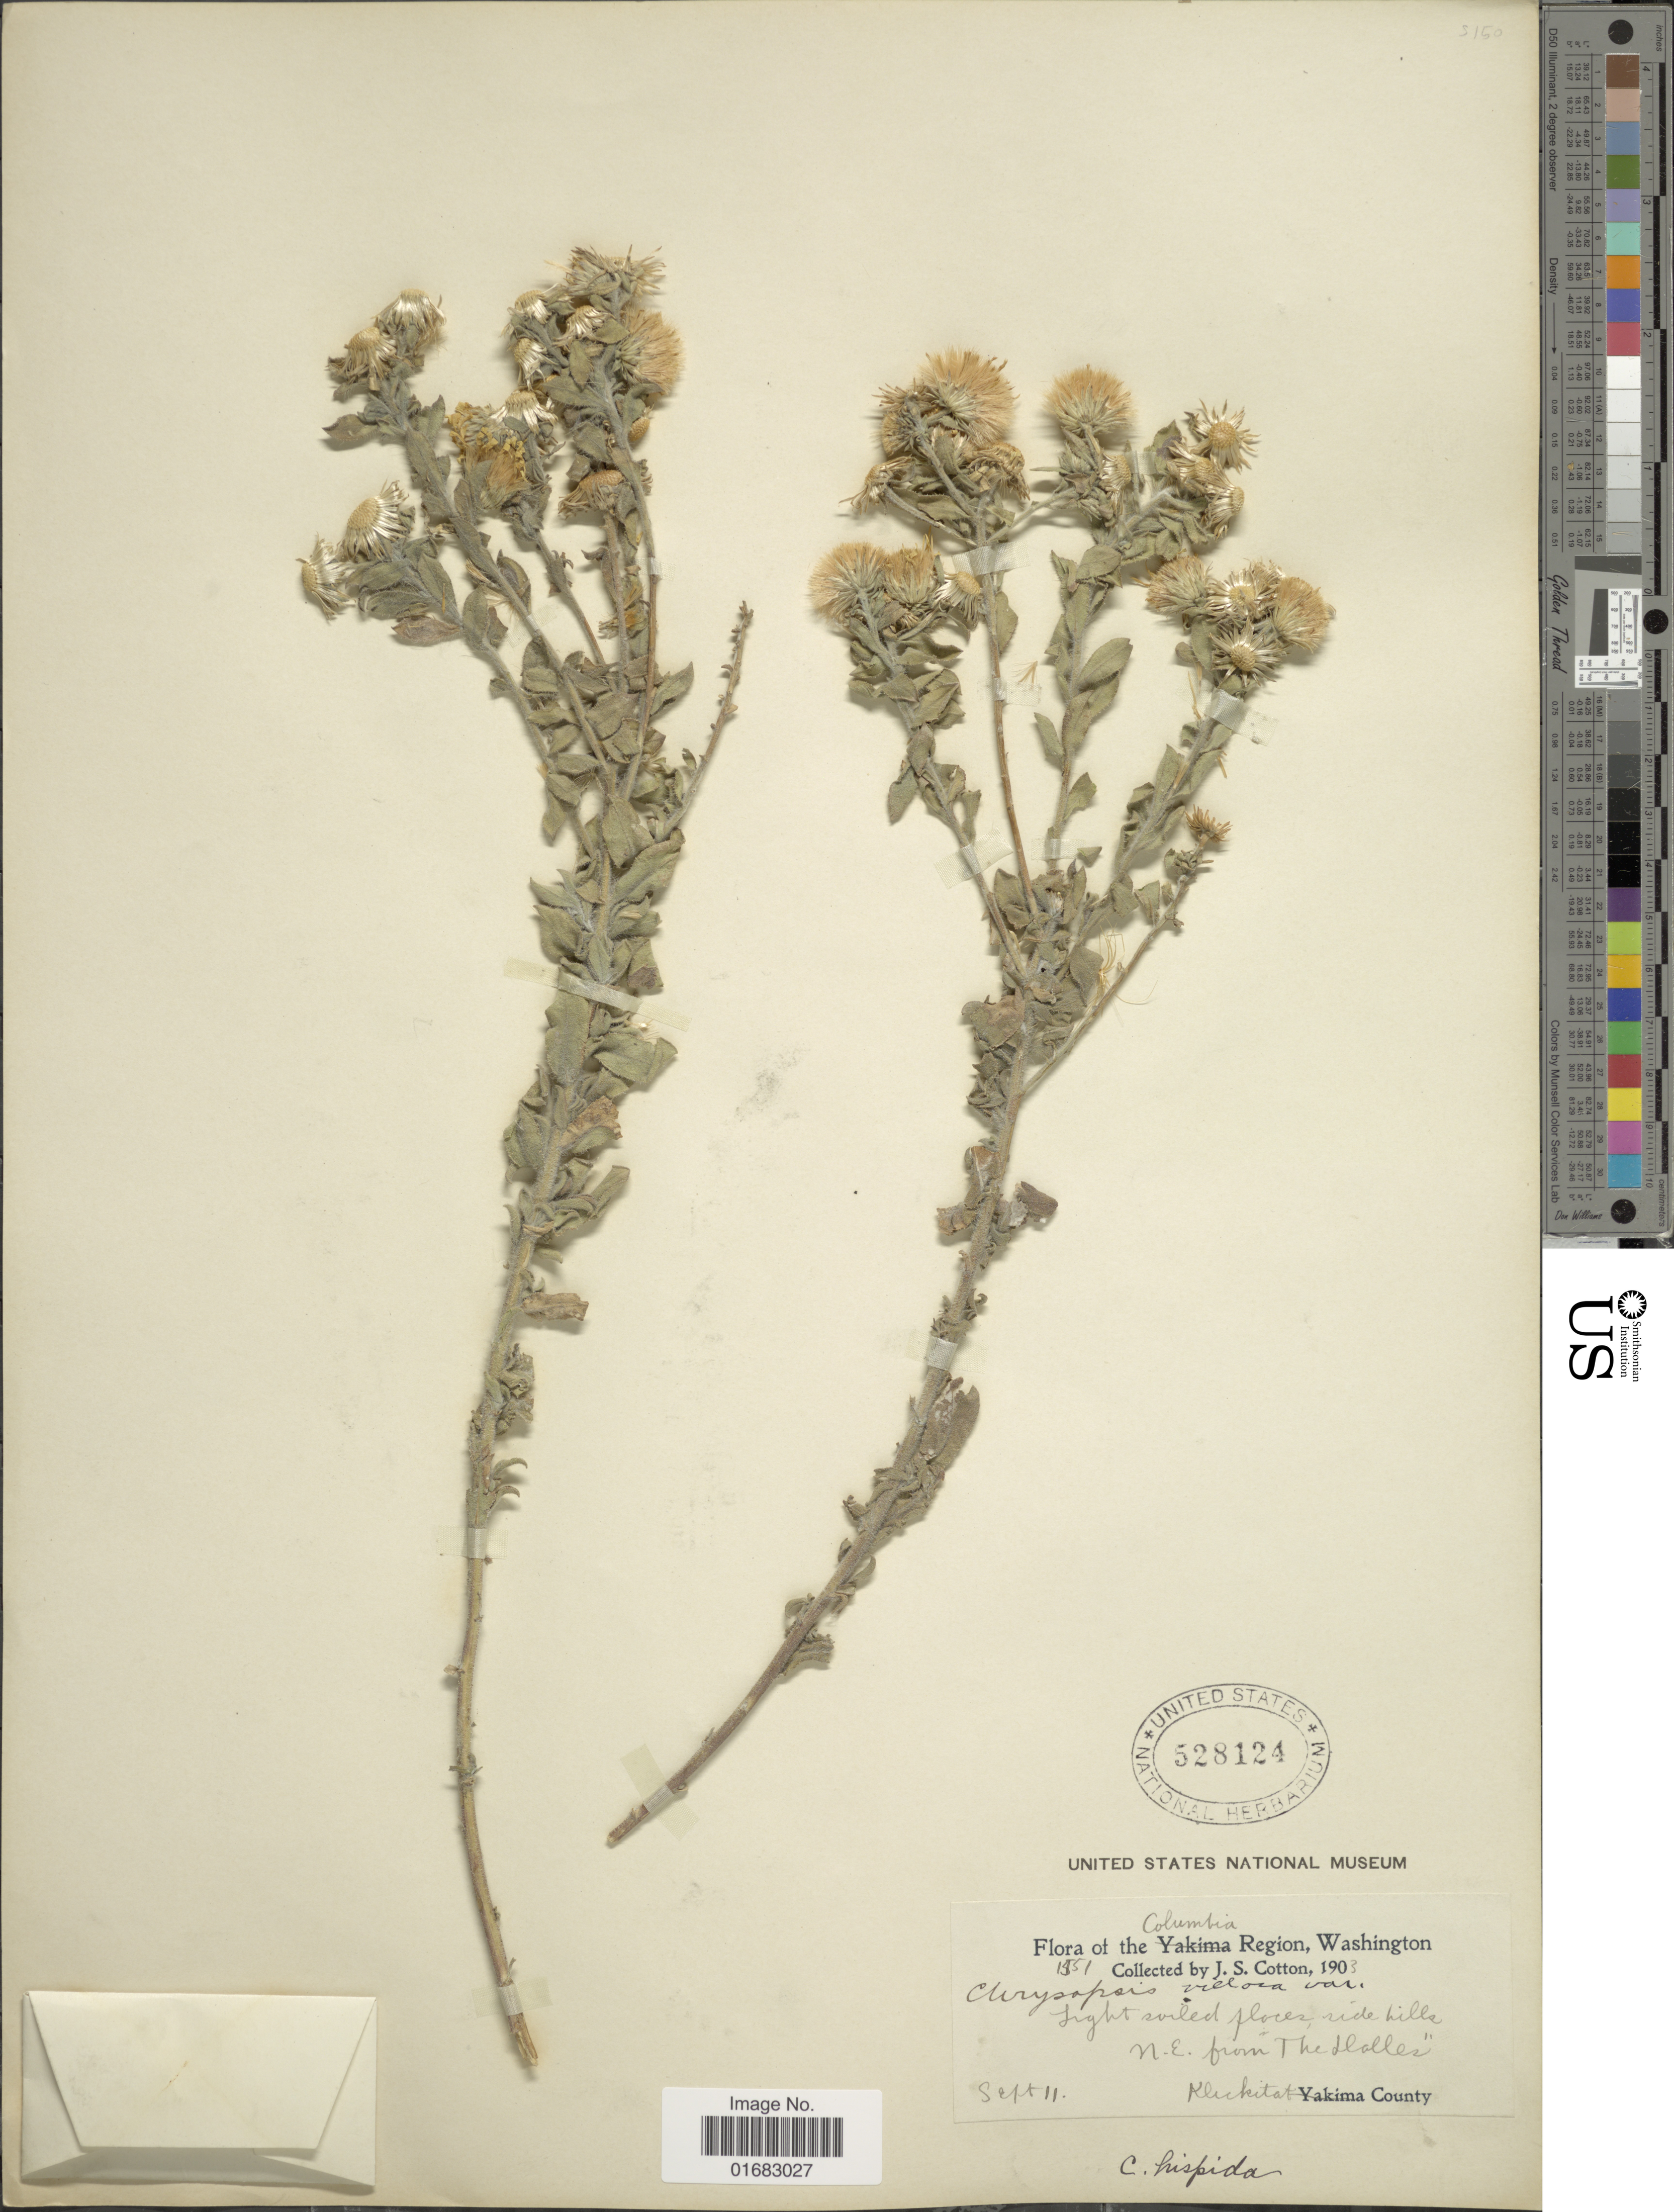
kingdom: Plantae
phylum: Tracheophyta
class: Magnoliopsida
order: Asterales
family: Asteraceae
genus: Heterotheca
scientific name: Heterotheca villosa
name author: (Pursh) Shinners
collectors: J. S. Cotton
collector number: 1551*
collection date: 1903-09-11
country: United States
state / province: Washington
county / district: Klickitat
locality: Columbia Region, Light soiled places, side hills N.E. from The Dalles, Klickitat County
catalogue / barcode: US 528124